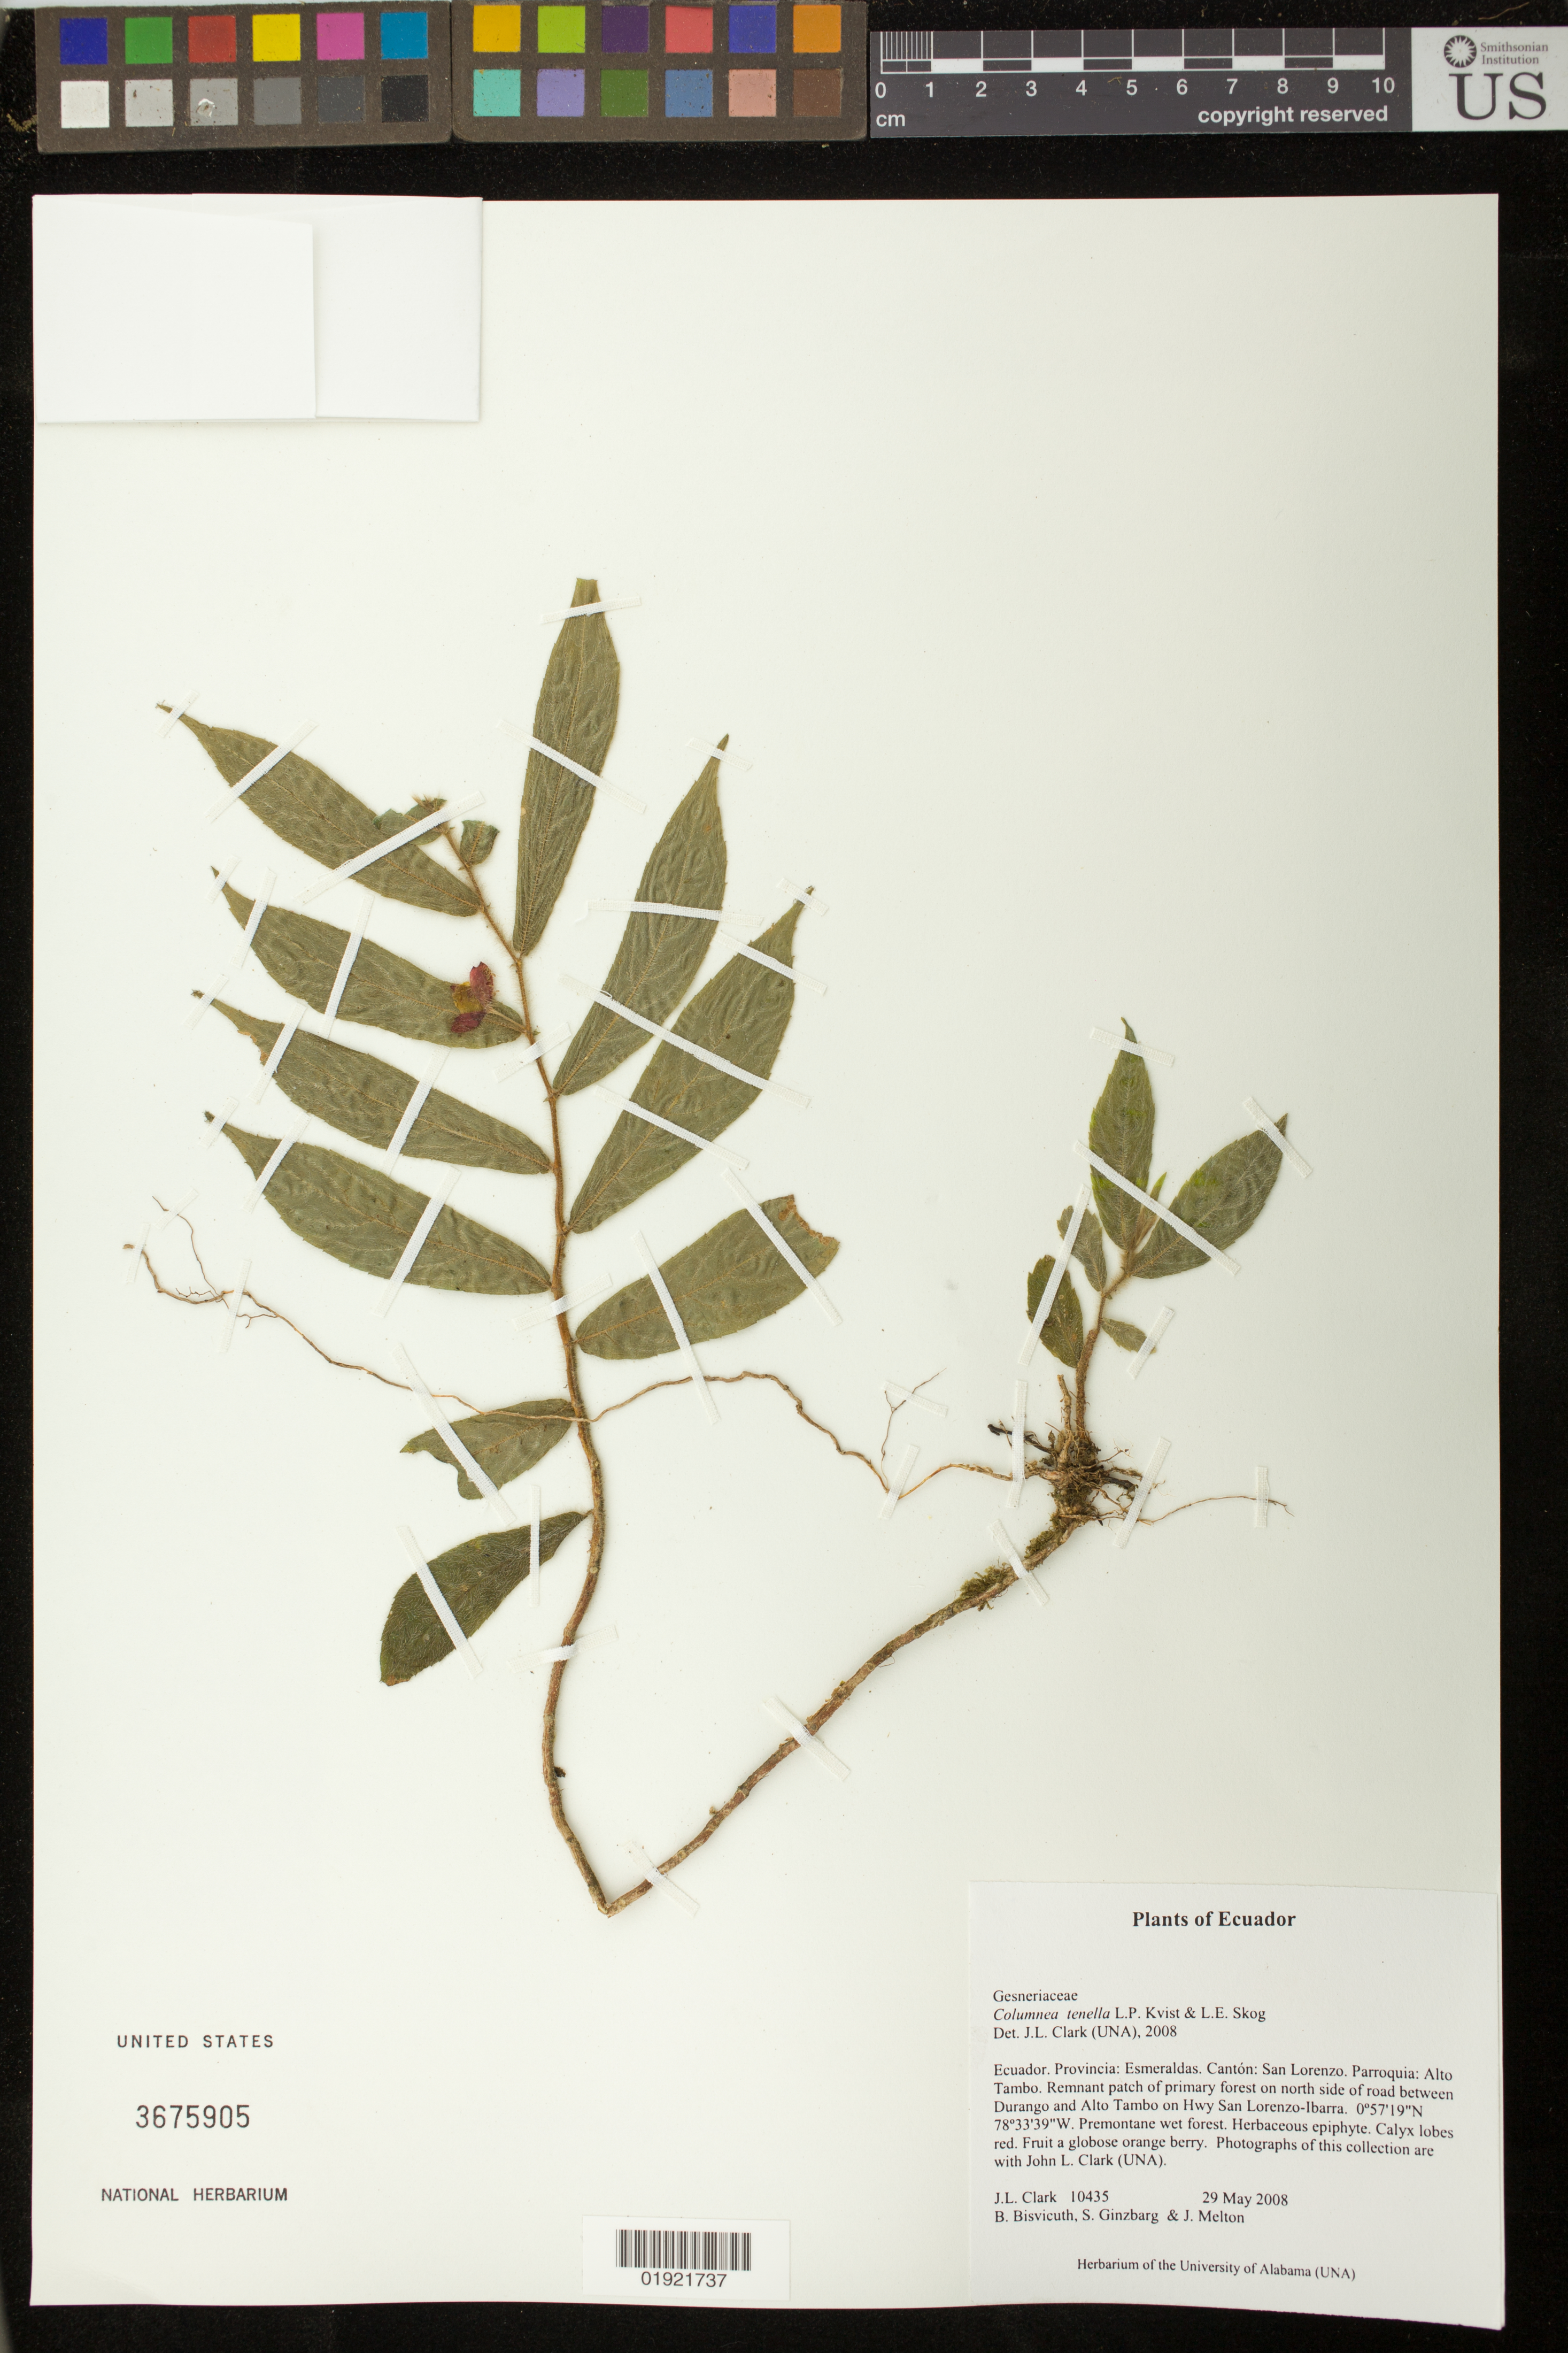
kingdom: Plantae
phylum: Tracheophyta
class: Magnoliopsida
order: Lamiales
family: Gesneriaceae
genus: Columnea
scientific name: Columnea tenella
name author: L.P. Kvist & L.E. Skog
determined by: Clark, J. L., (SEL), The Marie Selby Botanical Garden (UNITED STATES)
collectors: J. L. Clark, B. Bisvicuth, S. Ginzbarg & J. Melton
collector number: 10435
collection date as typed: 29 May 2008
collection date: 2008-05-29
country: Ecuador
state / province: Esmeraldas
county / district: San Lorenzo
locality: Parroquia: Alto Tambo. Remnant patch of primary forest on north side of road between Durango and Alto Tambo on Hwy San Lorenzo-Ibarra.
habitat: Premontane wet forest.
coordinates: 0 57 19 N, 78 33 39 W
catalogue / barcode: US 3675905